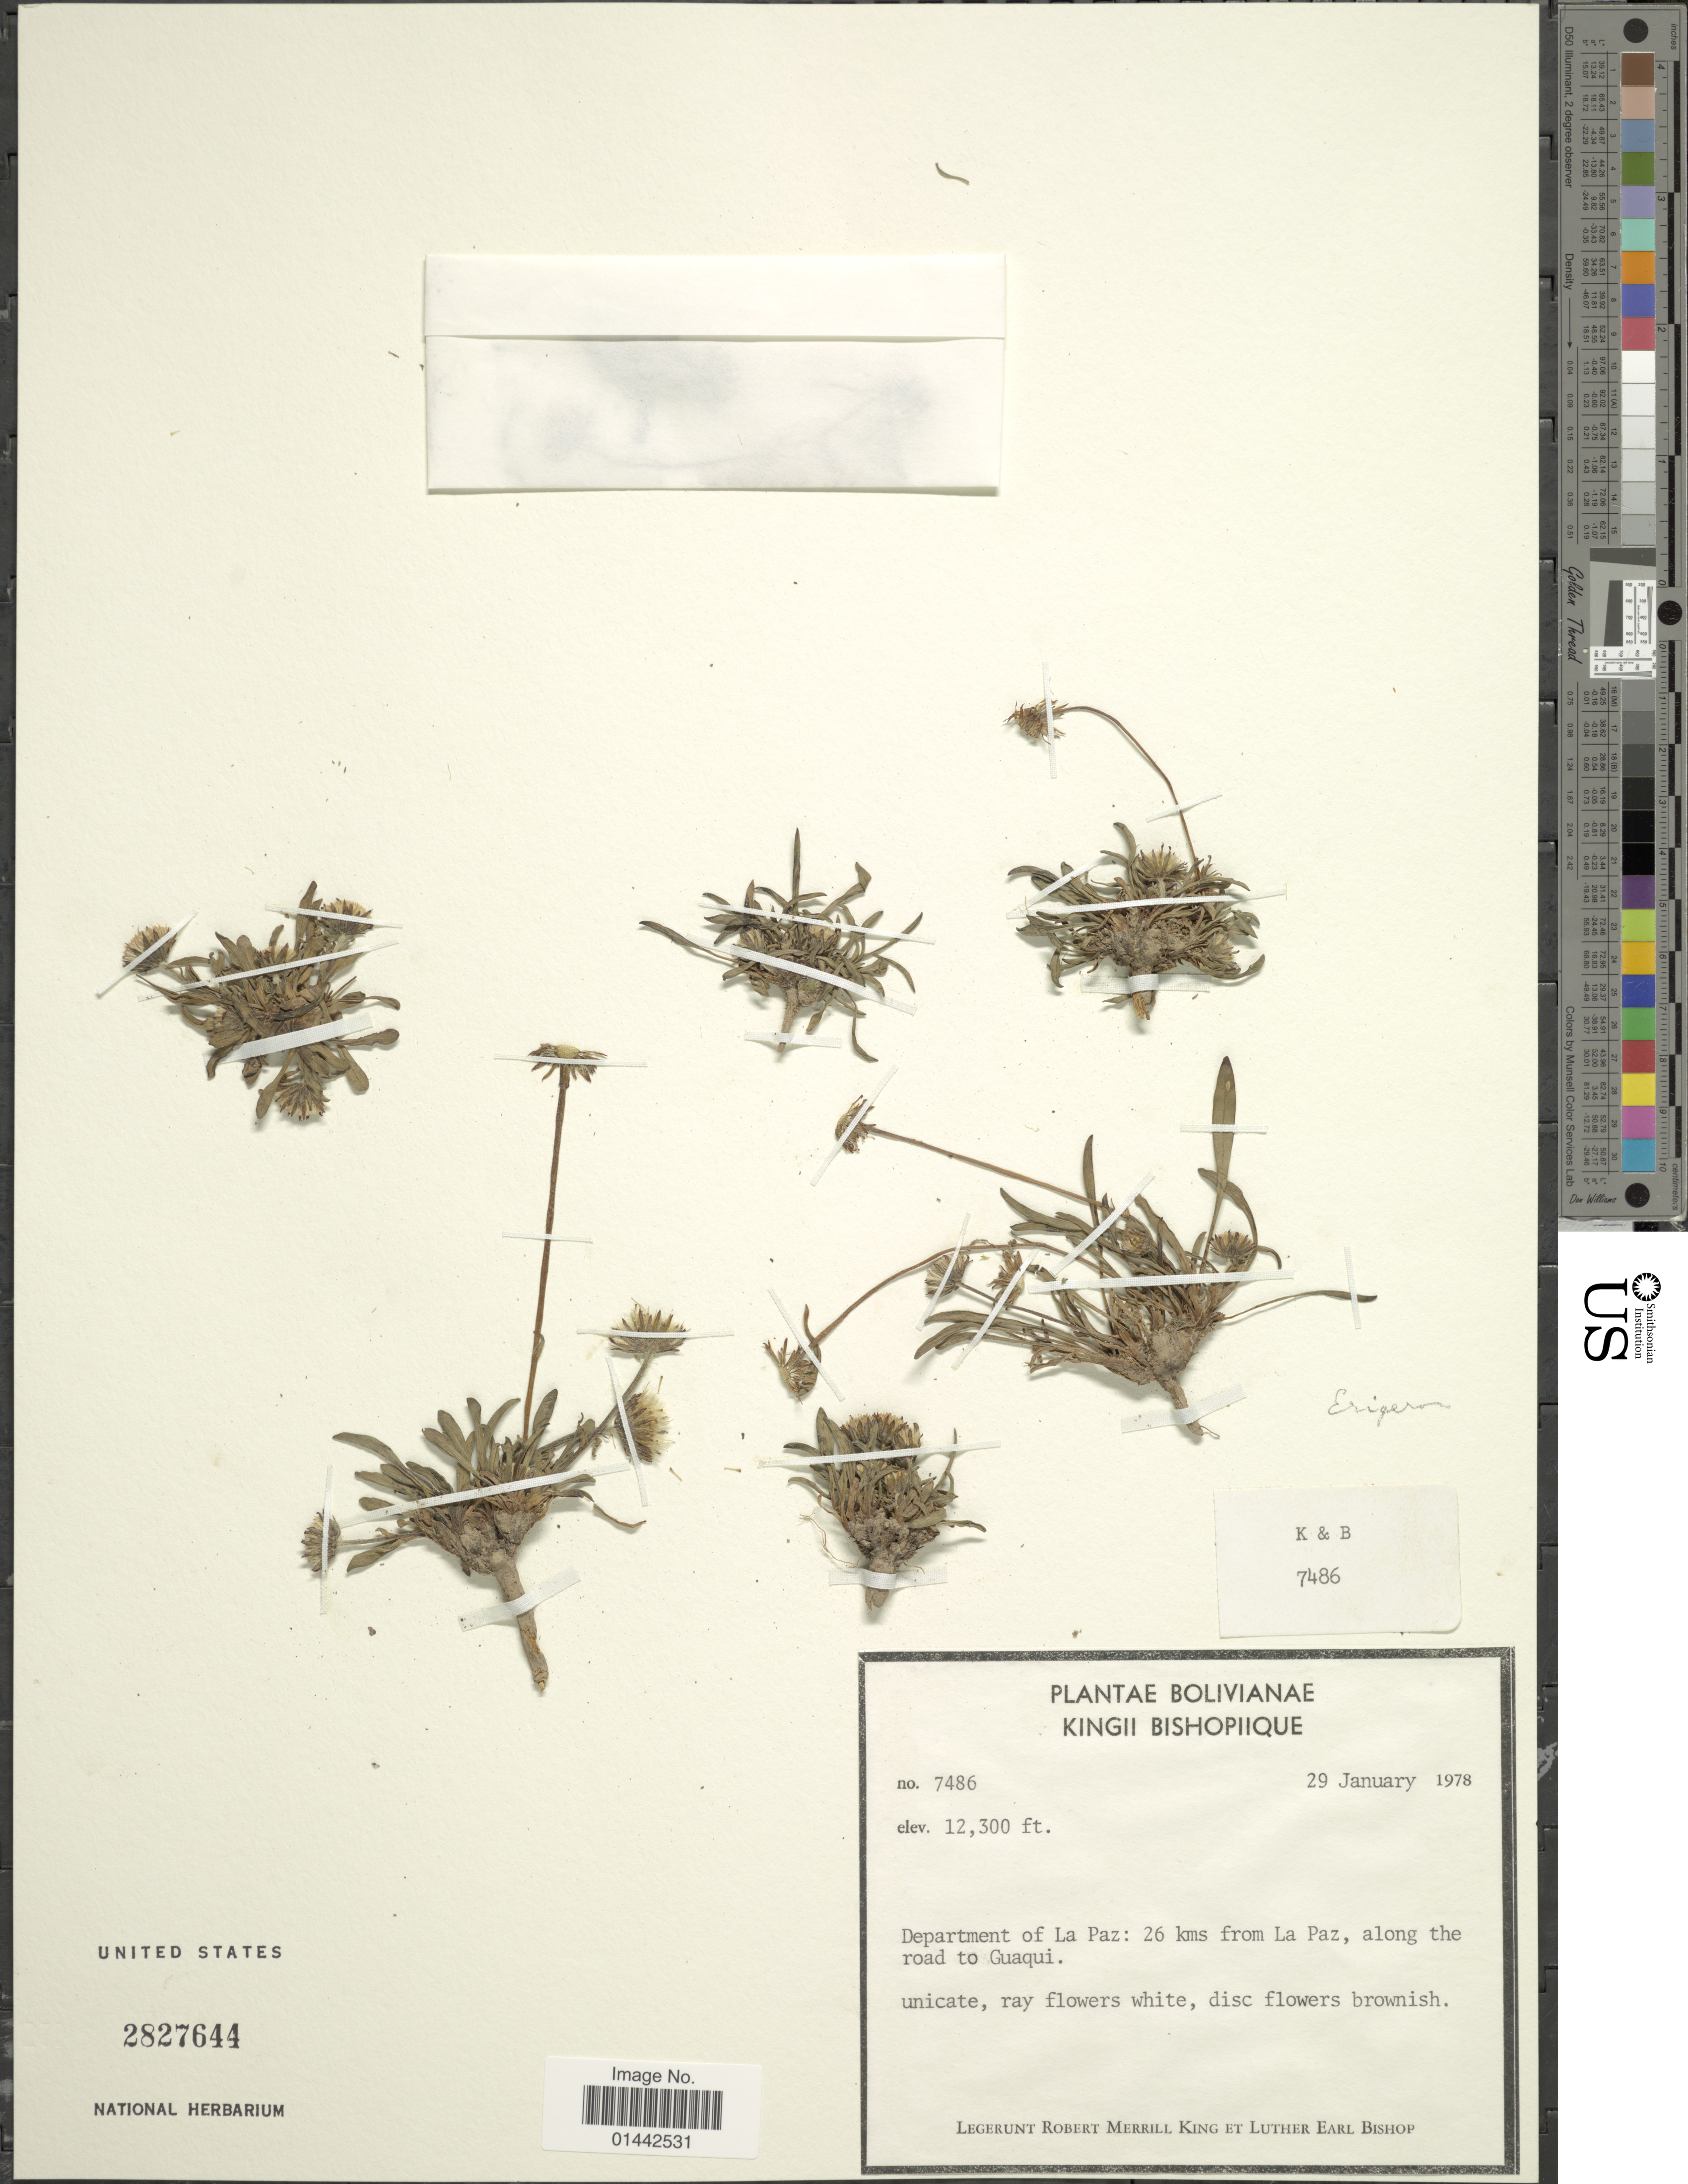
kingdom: Plantae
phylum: Tracheophyta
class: Magnoliopsida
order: Asterales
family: Asteraceae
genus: Erigeron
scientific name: Erigeron sp.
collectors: R. M. King & L. E. Bishop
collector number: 7486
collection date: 1978-01-29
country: Bolivia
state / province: La Paz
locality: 26 kms from La Paz, along the road to Guaqui.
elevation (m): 3749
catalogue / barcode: US 2827644